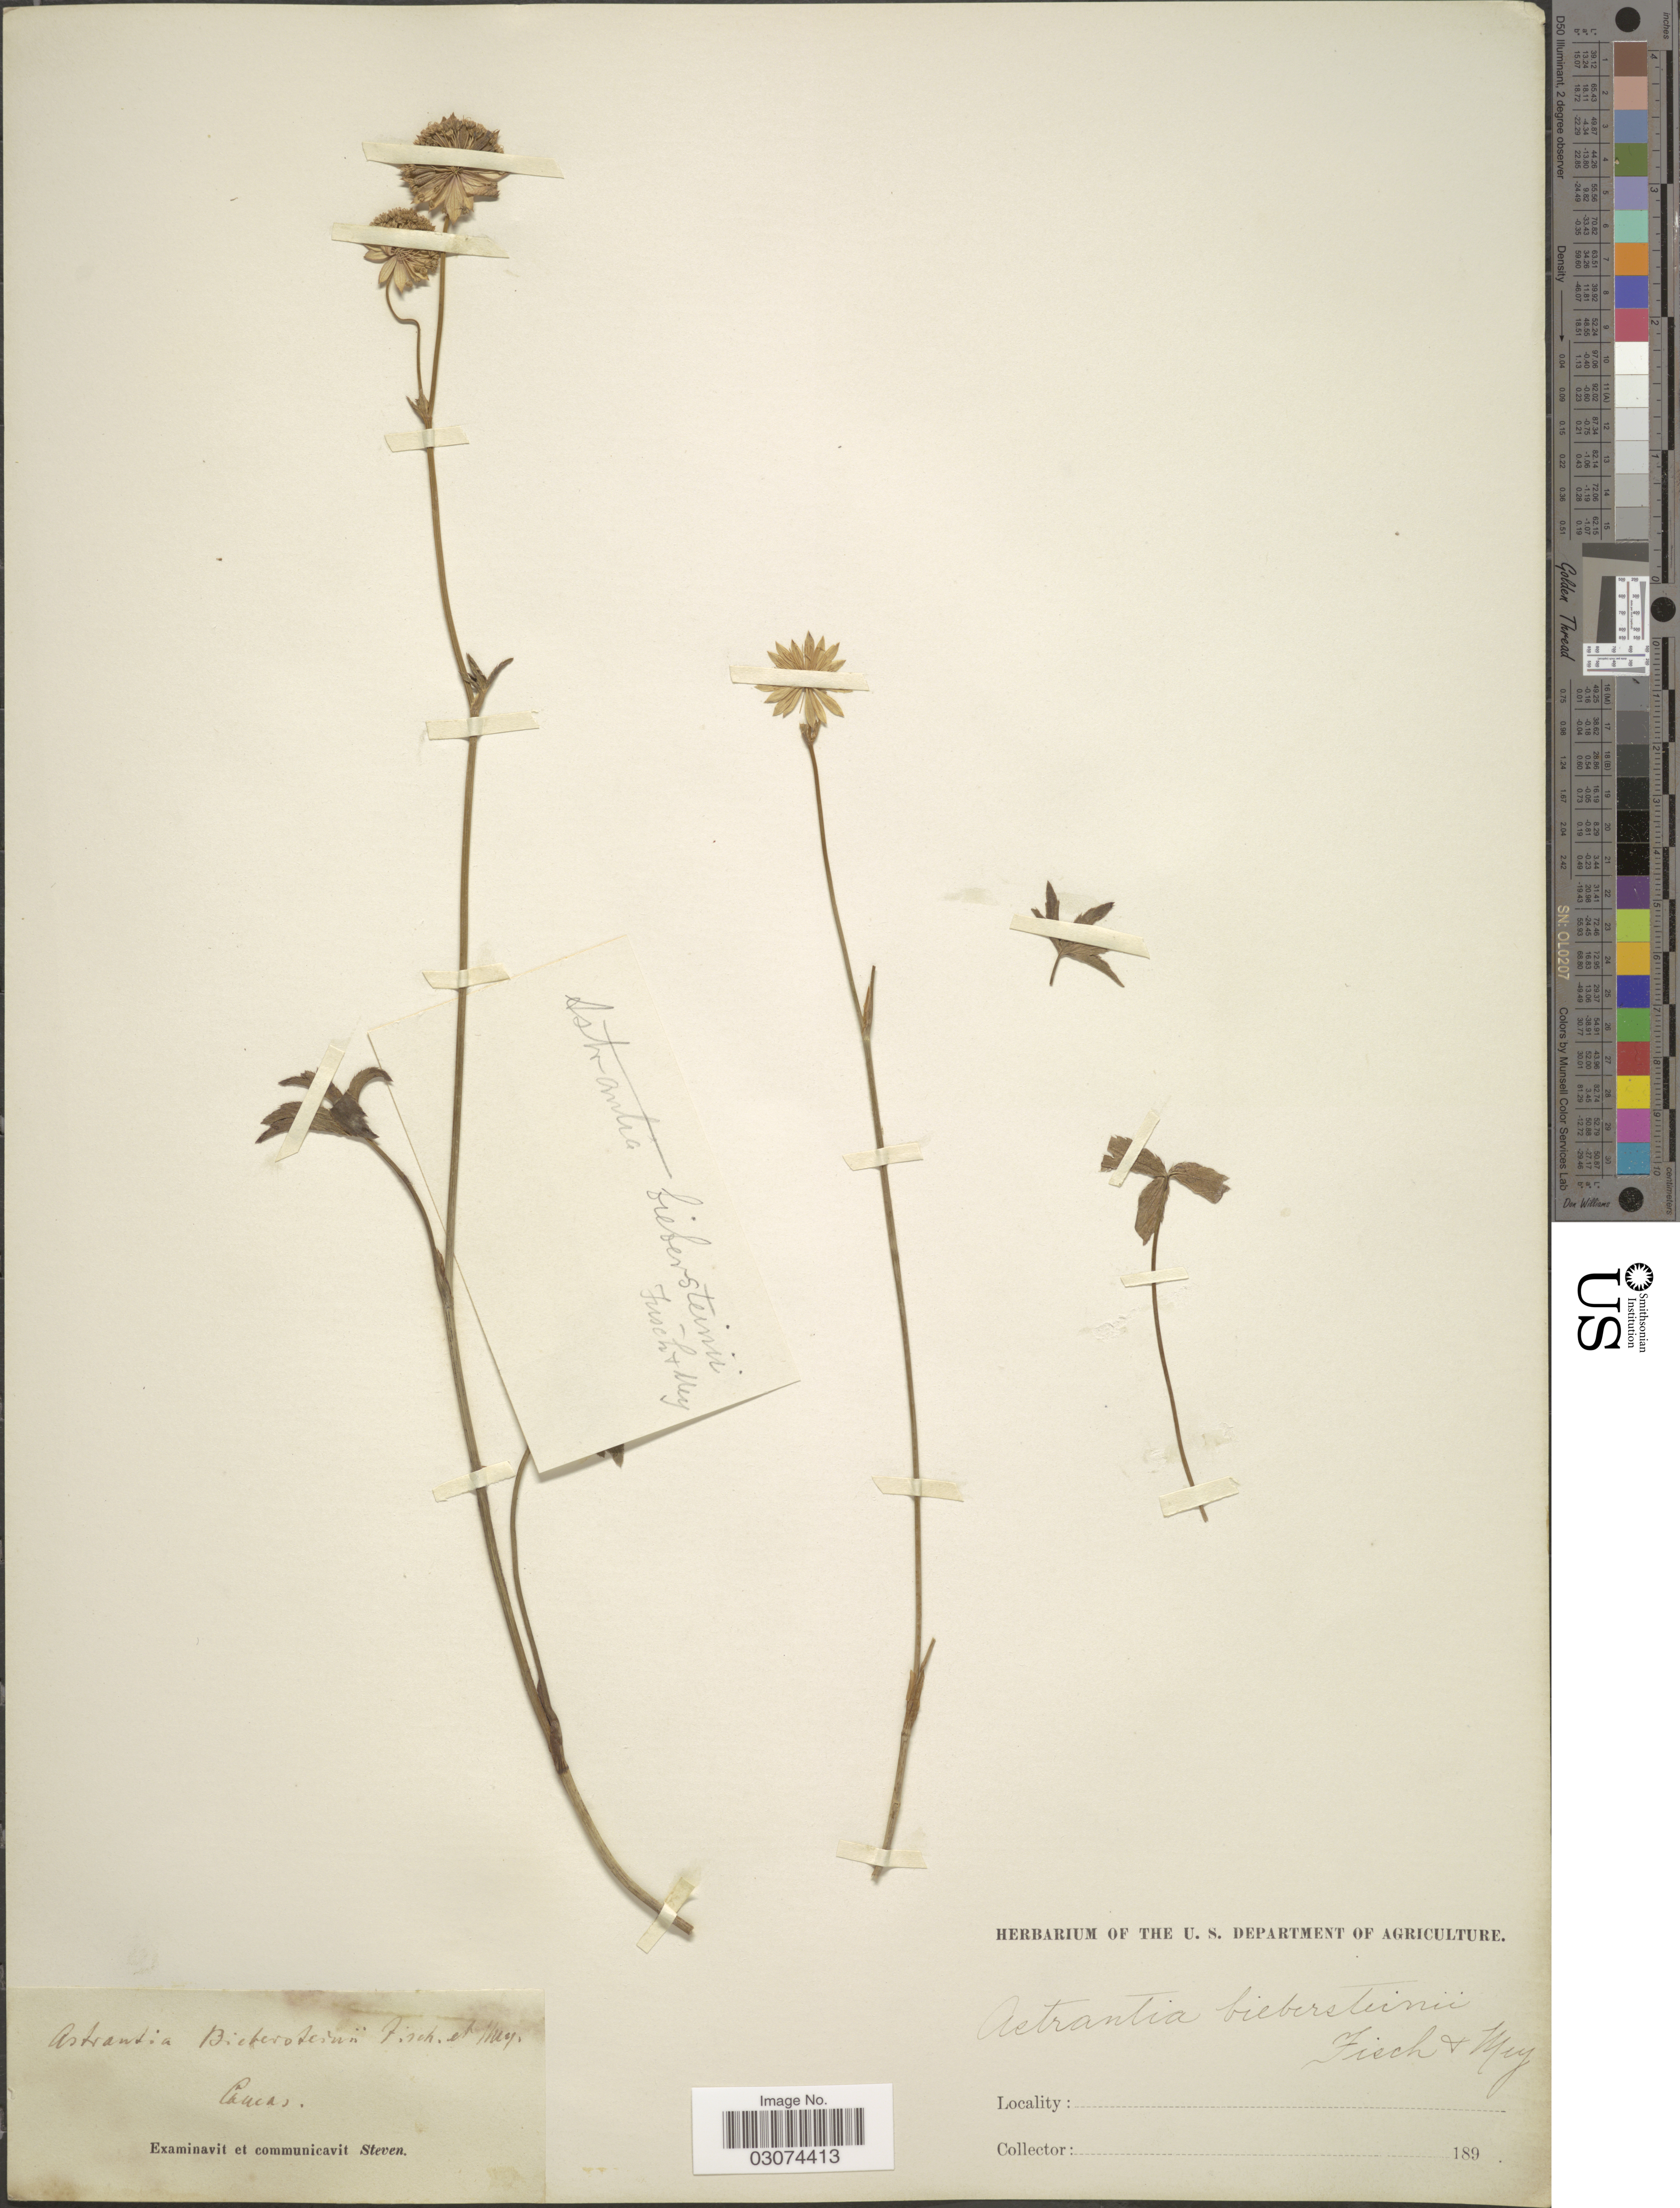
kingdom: Plantae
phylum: Tracheophyta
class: Magnoliopsida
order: Apiales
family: Apiaceae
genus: Astrantia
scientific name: Astrantia biebersteinii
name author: Fisch. & C.A. Mey.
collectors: ex herb. U. S. Department of Agriculture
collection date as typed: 189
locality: Caucas.